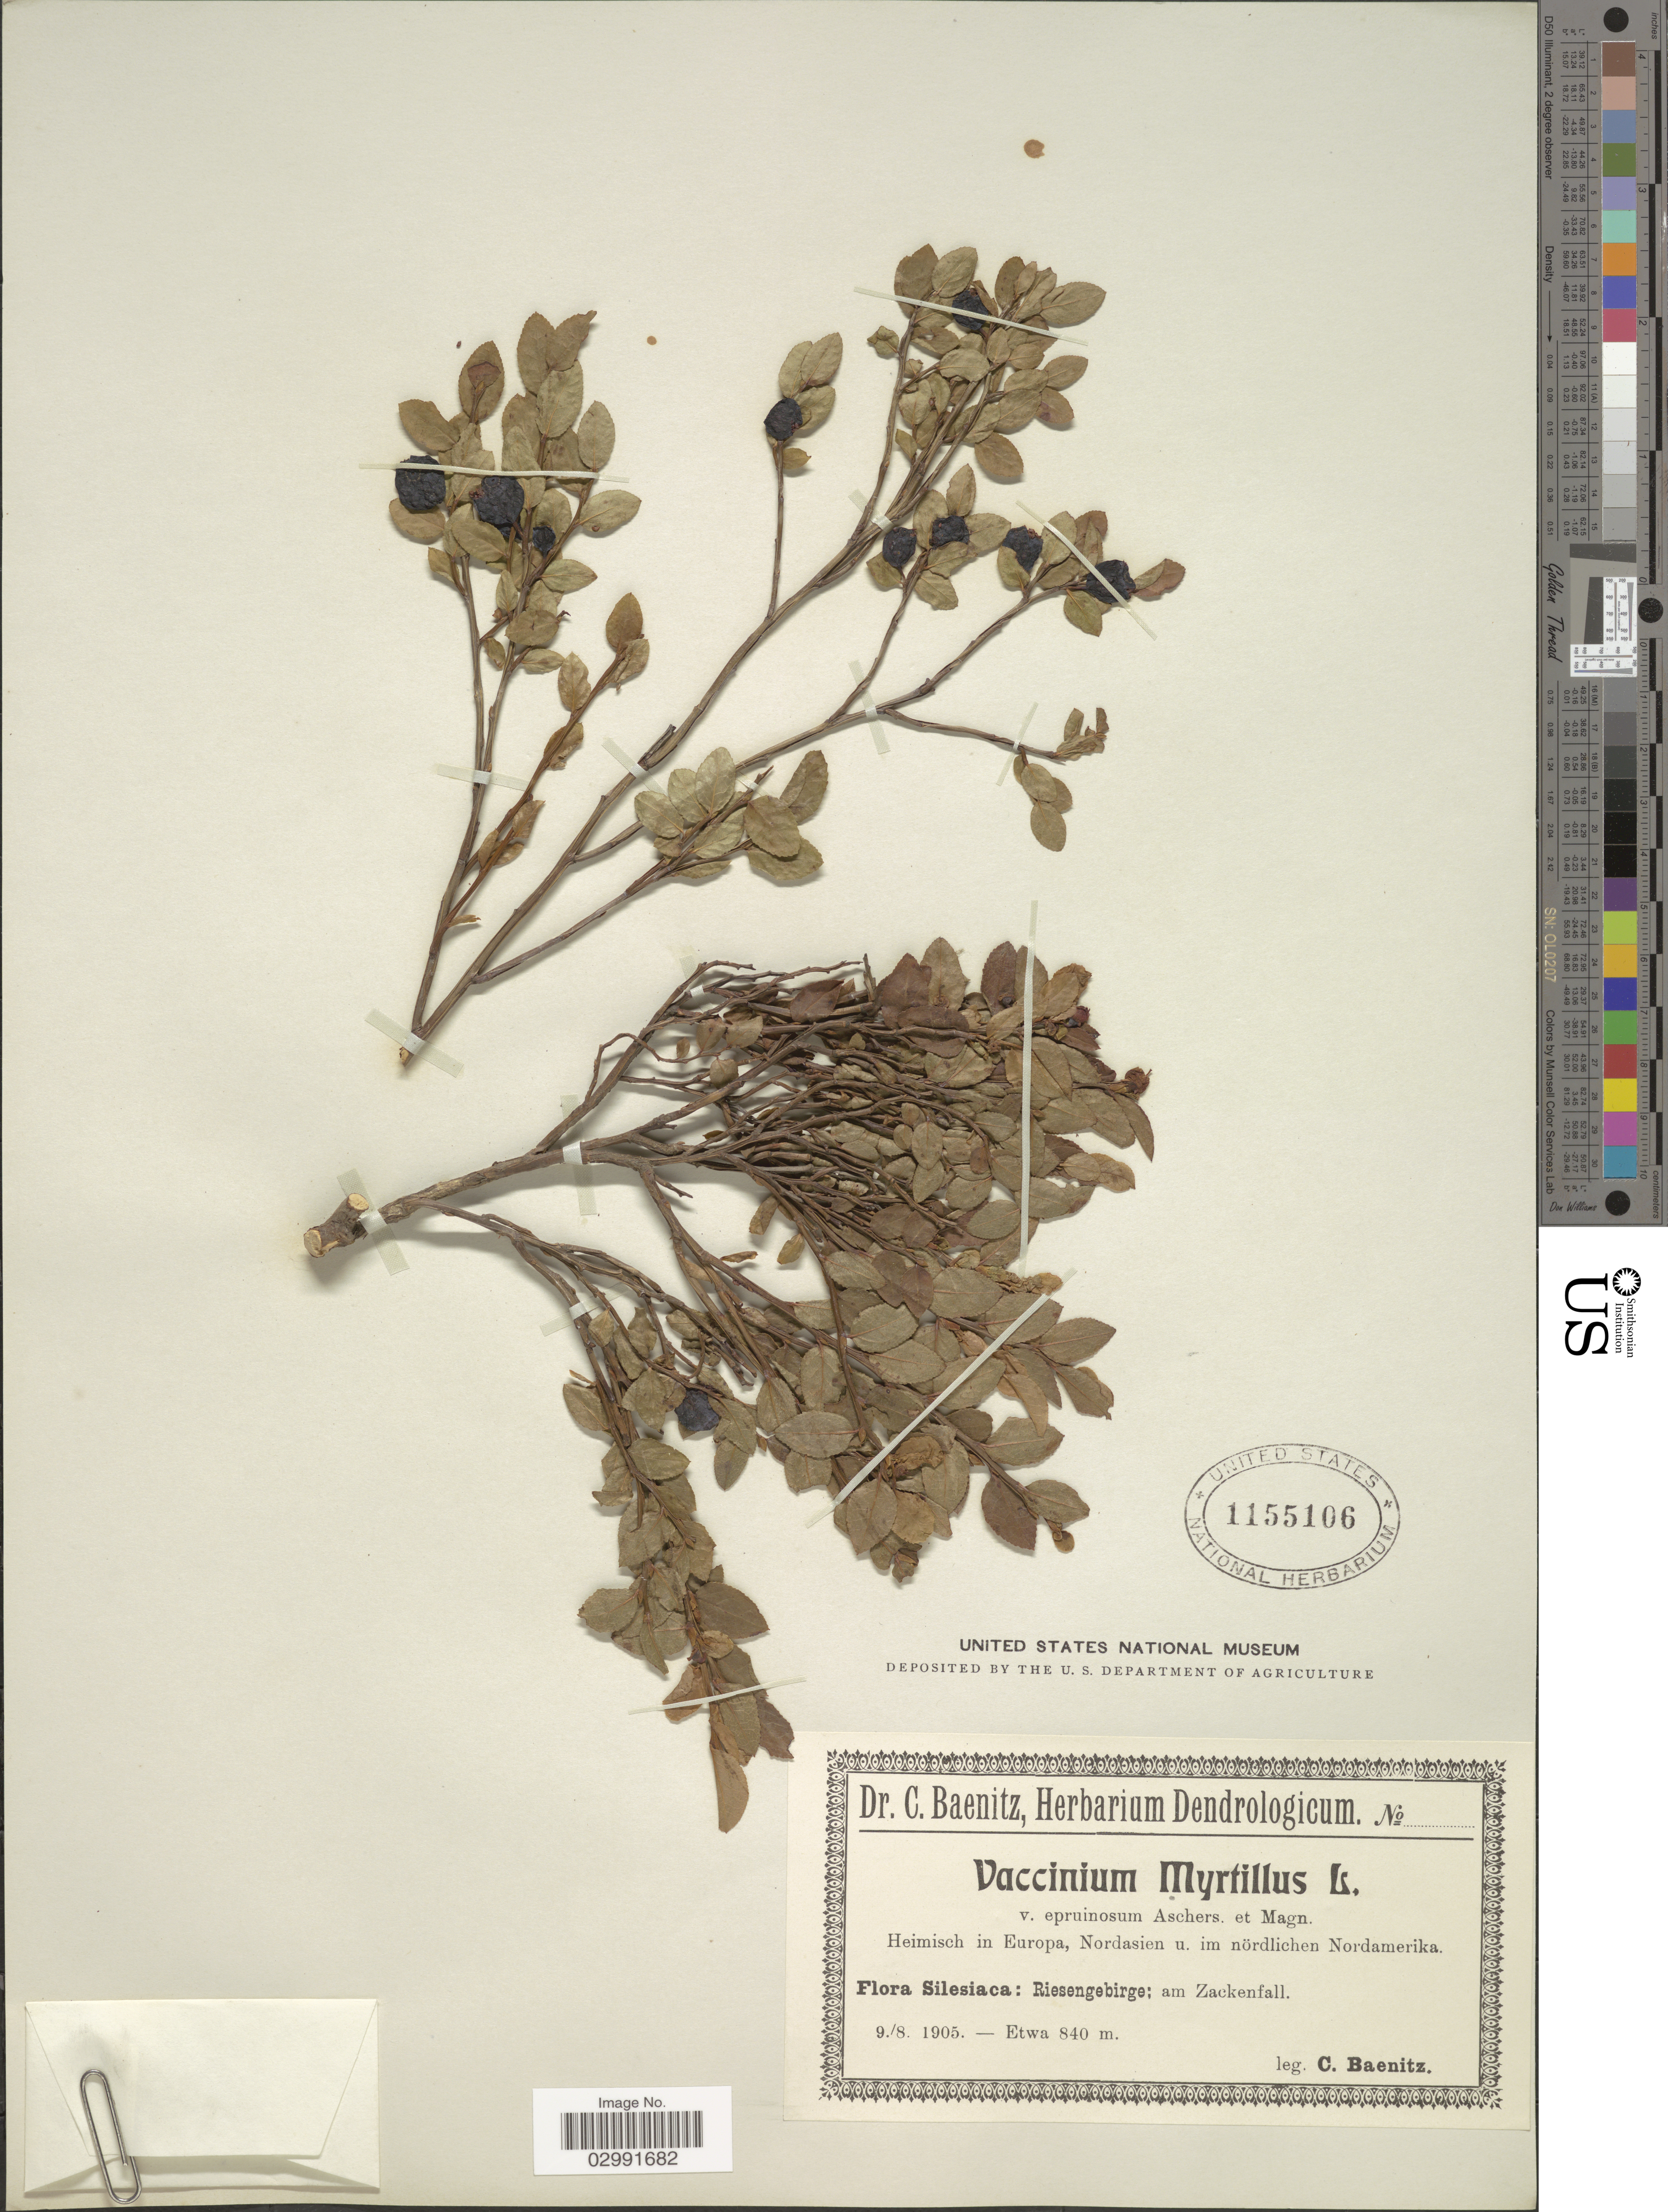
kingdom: Plantae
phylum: Tracheophyta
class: Magnoliopsida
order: Ericales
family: Ericaceae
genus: Vaccinium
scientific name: Vaccinium myrtillus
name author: L.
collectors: C. G. Baenitz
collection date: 1905-08-09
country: Poland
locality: Silesiaca: Riesengebirge; am Zackenfall.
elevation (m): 840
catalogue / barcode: US 1155106